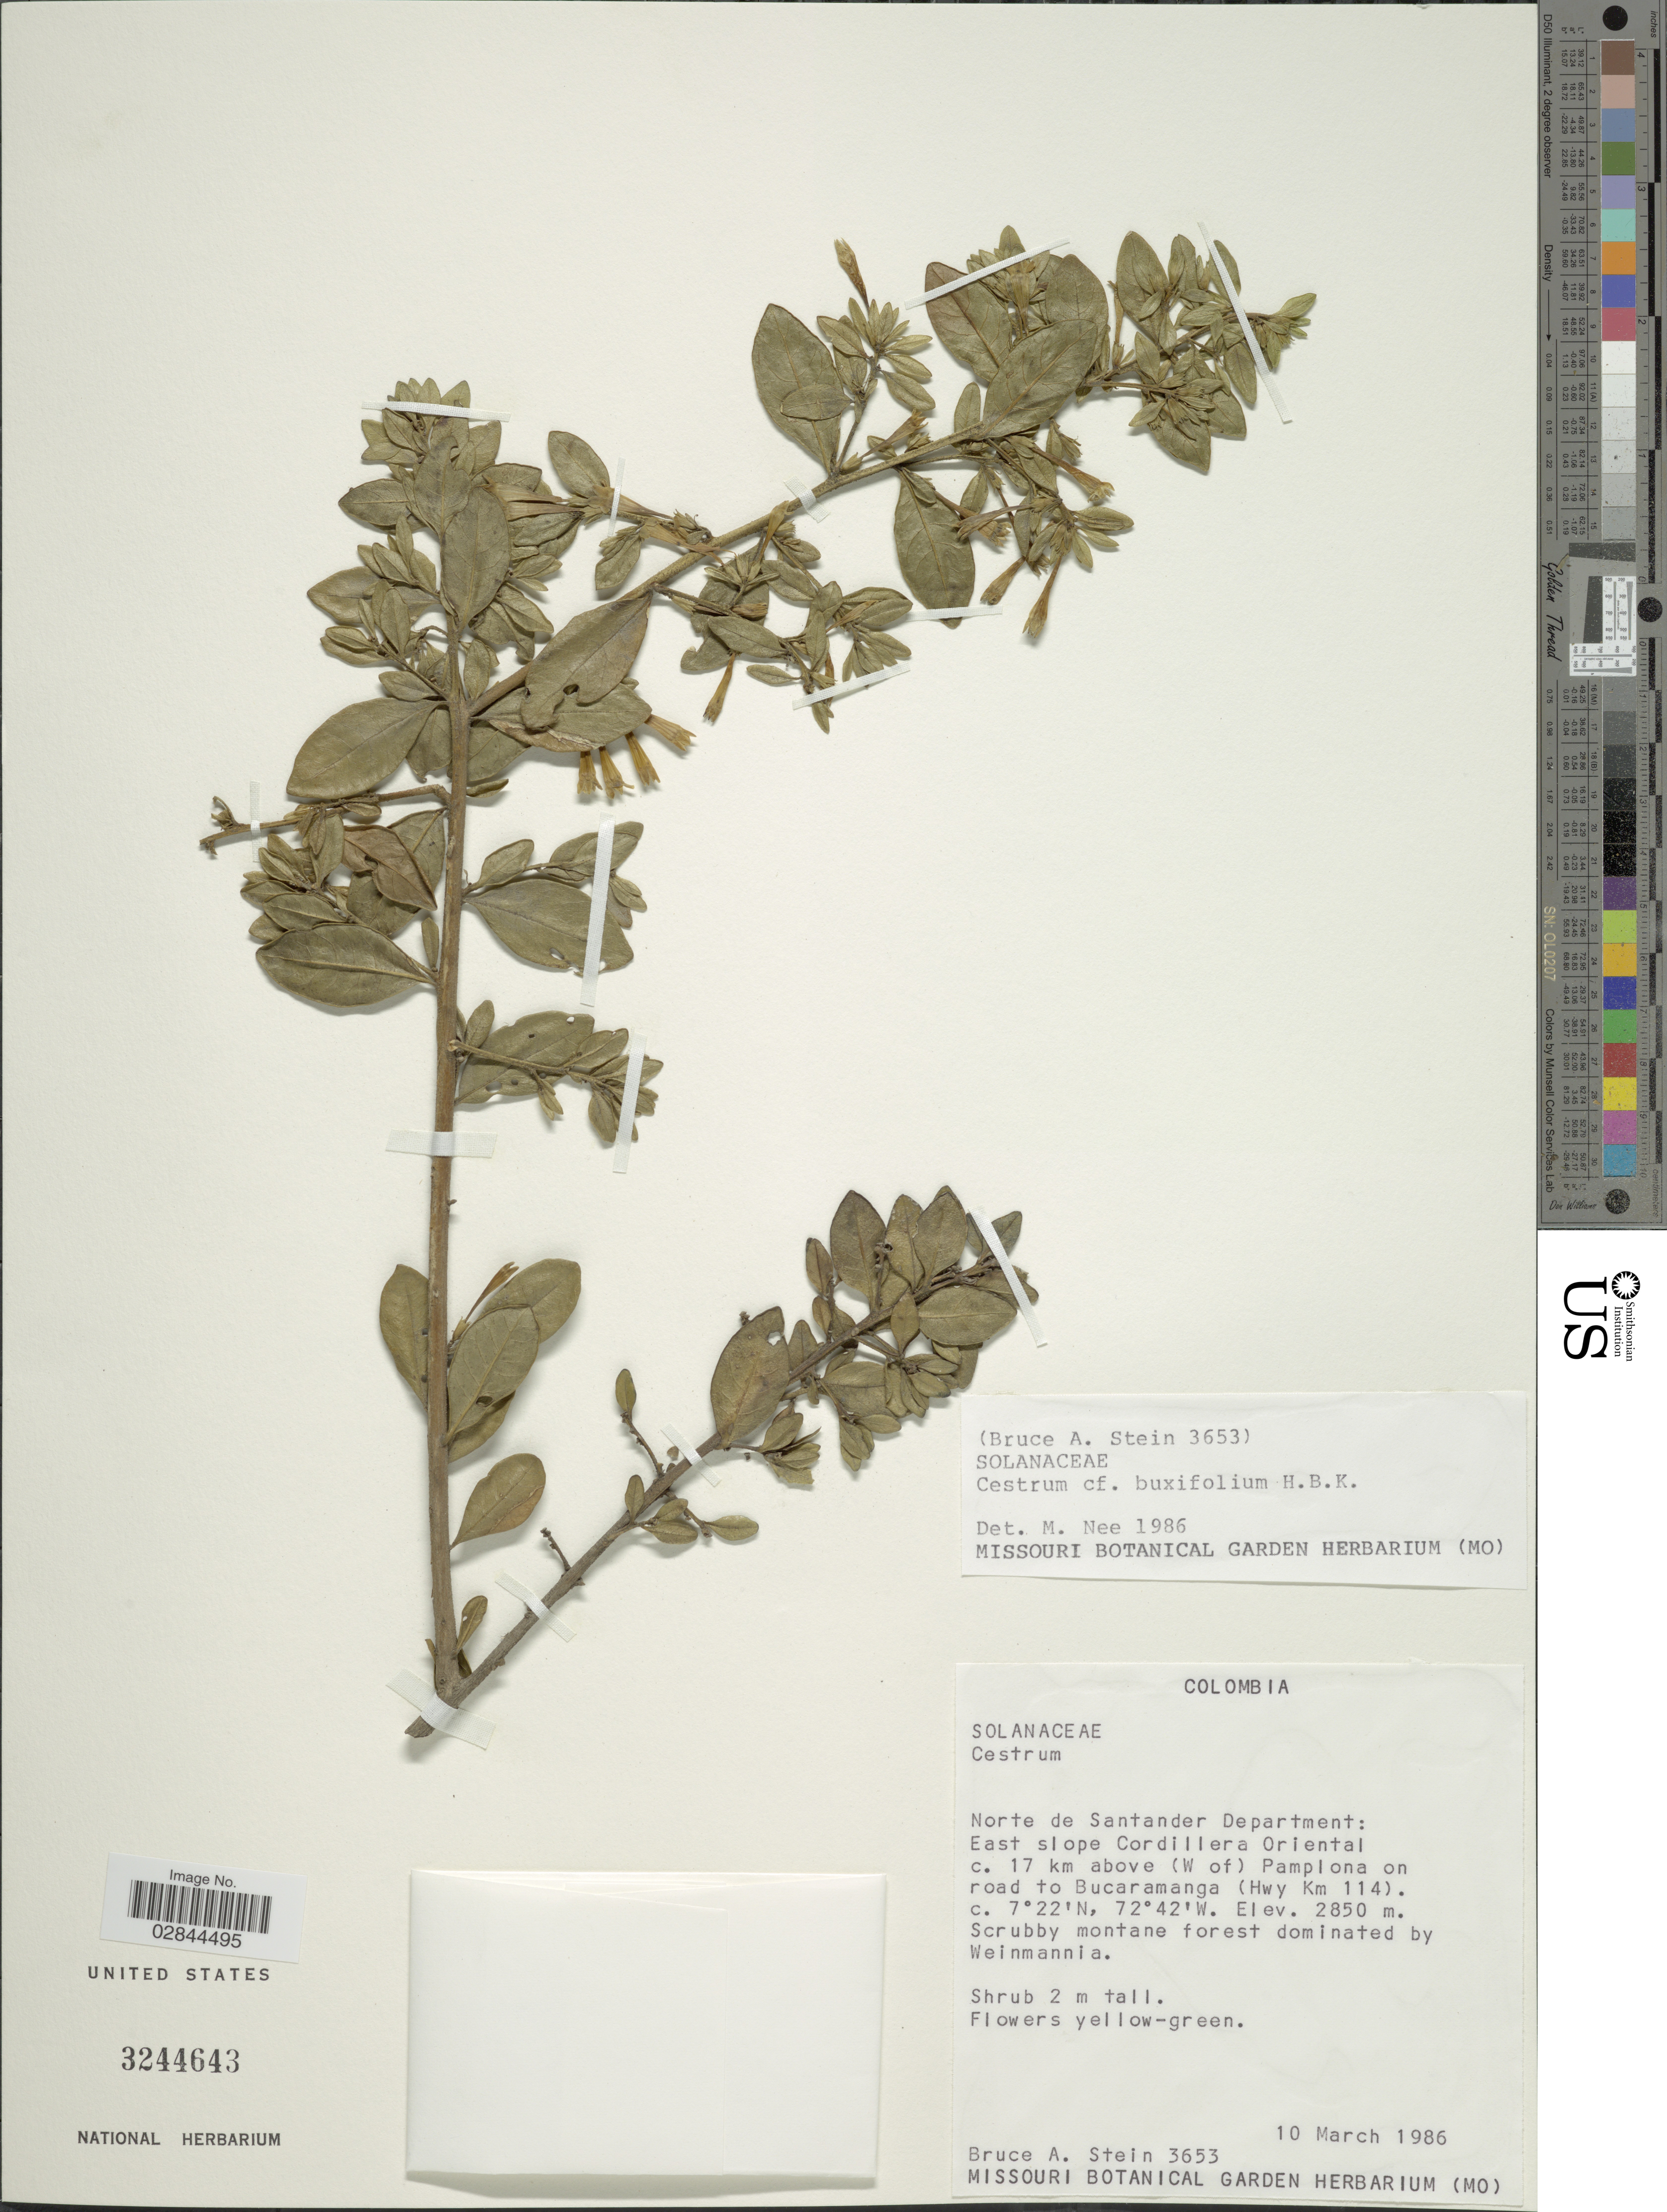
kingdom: Plantae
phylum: Tracheophyta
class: Magnoliopsida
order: Solanales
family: Solanaceae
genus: Cestrum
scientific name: Cestrum buxifolium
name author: Kunth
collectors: B. A. Stein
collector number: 3653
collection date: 1986-03-10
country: Colombia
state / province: Norte de Santander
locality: Norte de Santander Department: East slope Cordillera Oriental c. 17 km above (W of) Pamplona on road to Bucaramanga (Hwy Km 114).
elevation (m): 2850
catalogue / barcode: US 3244643